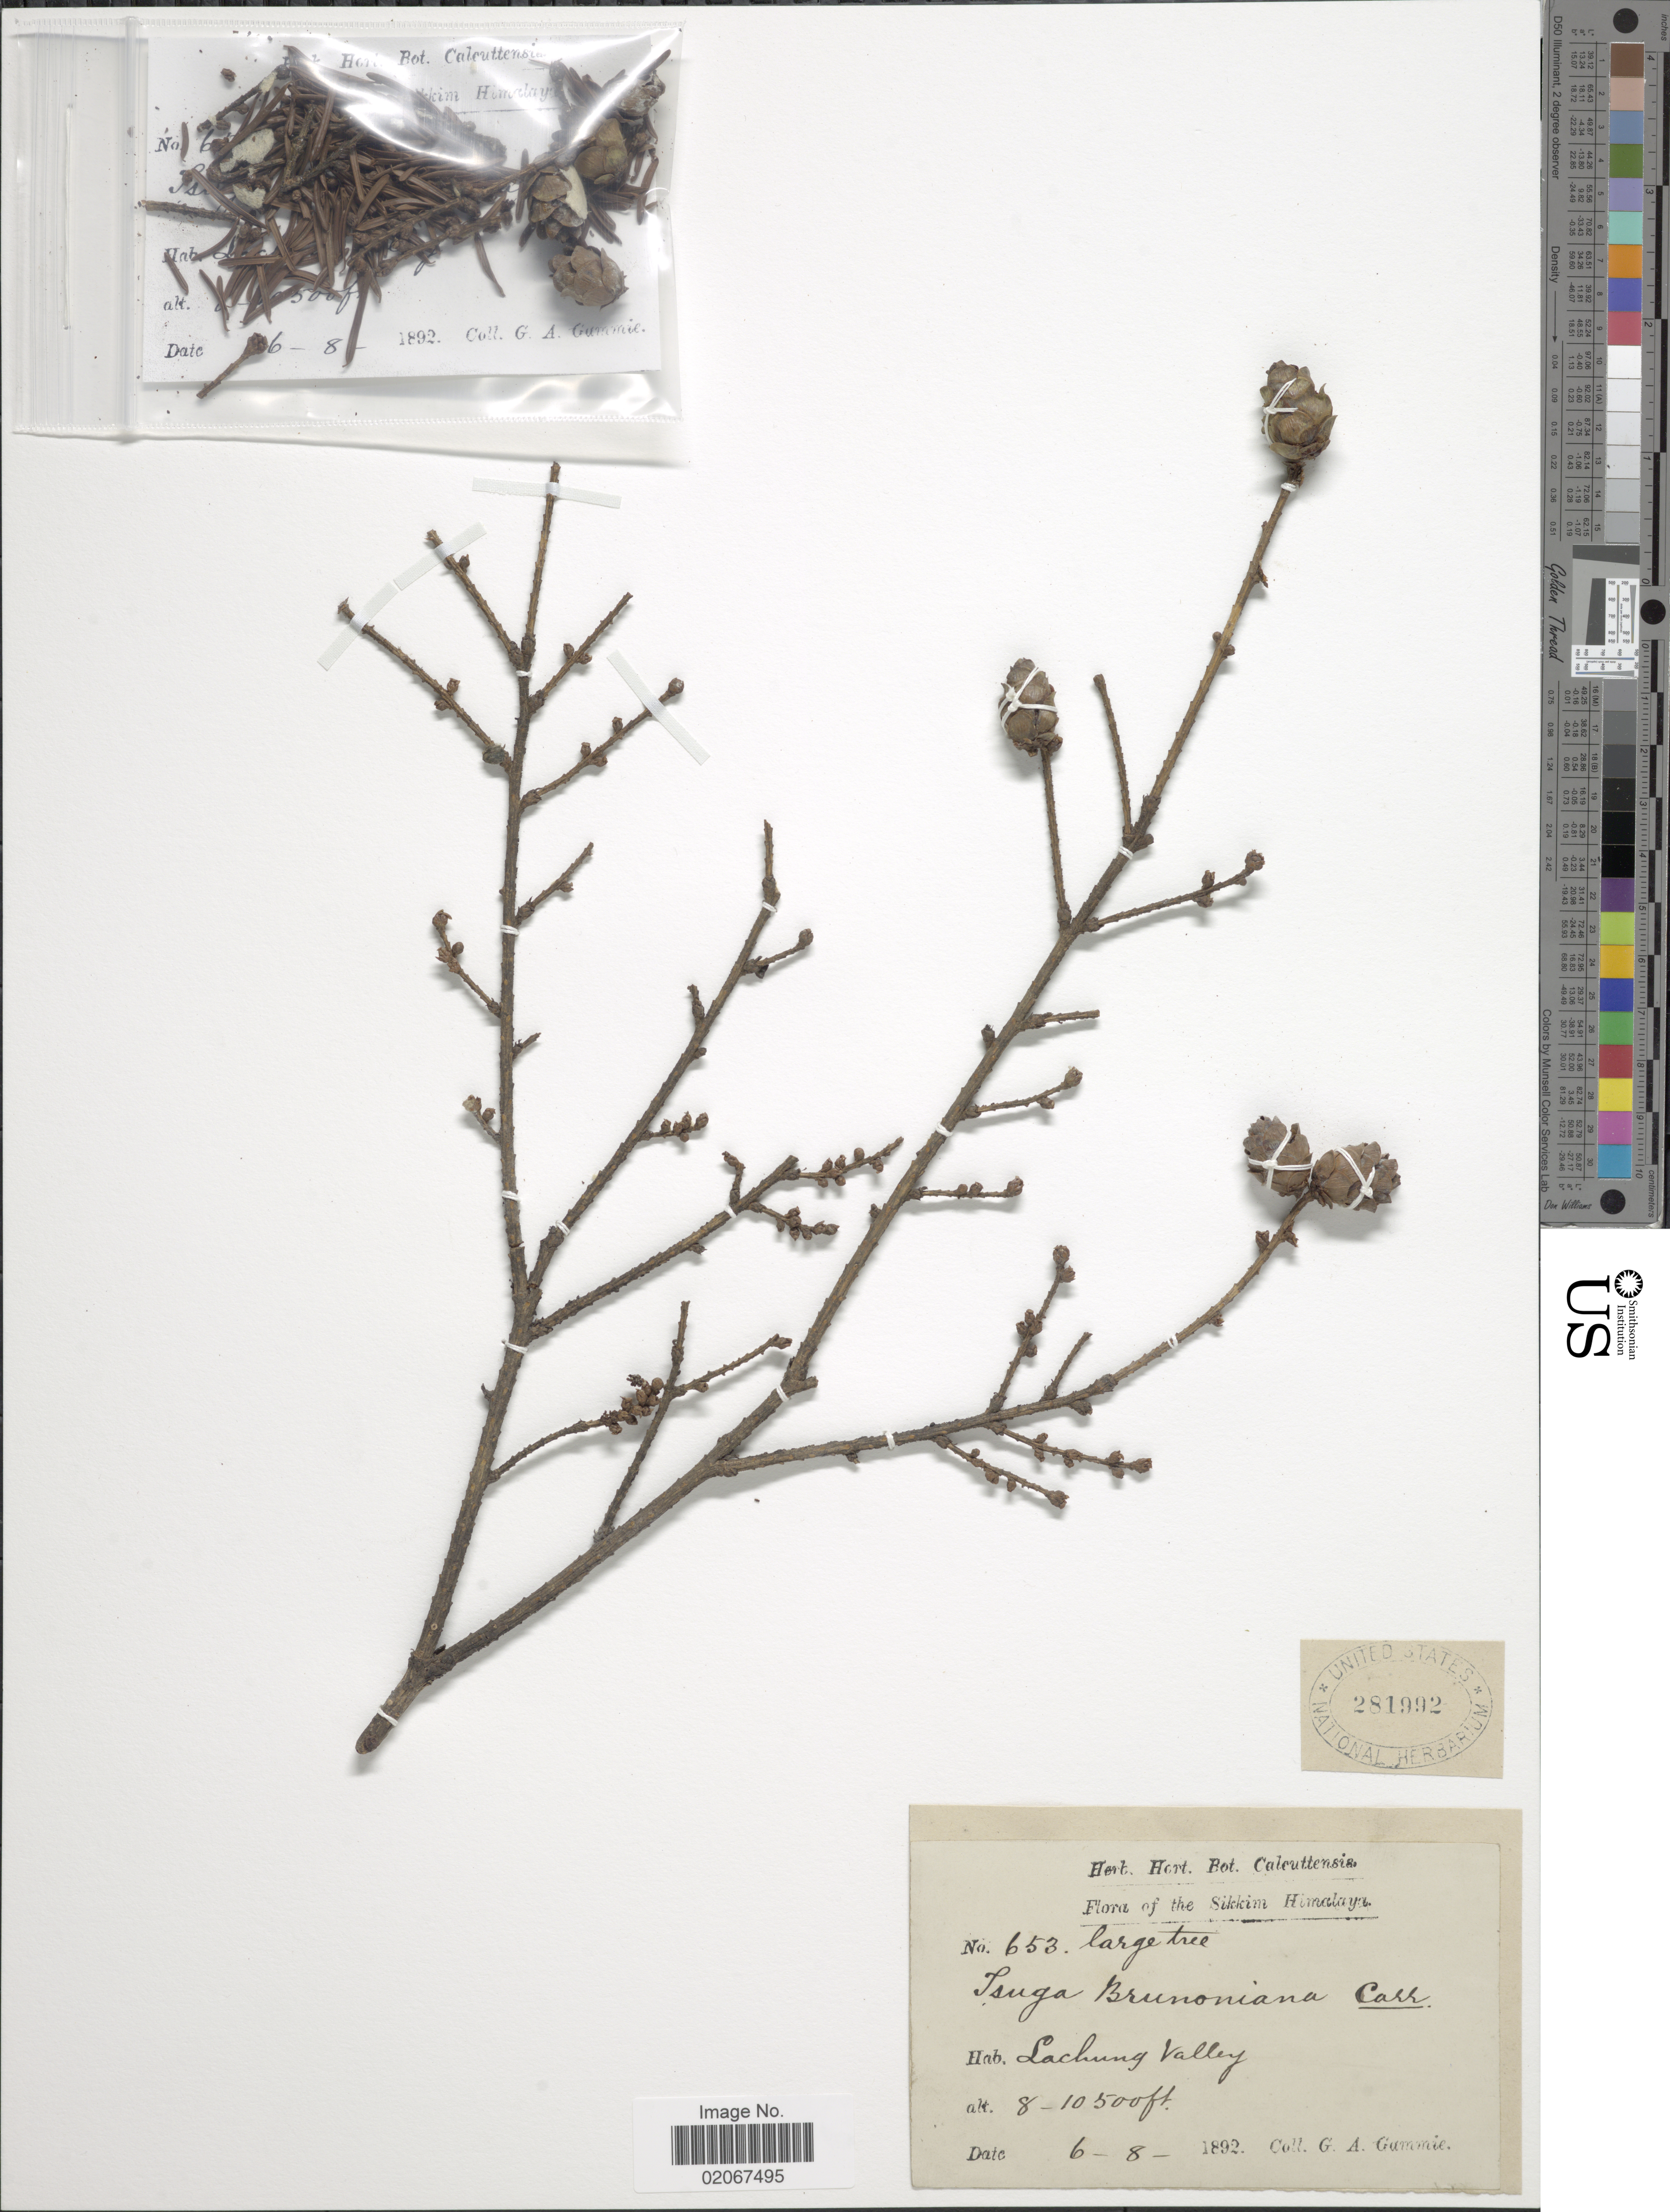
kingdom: Plantae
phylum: Tracheophyta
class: Pinopsida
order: Pinales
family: Pinaceae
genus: Tsuga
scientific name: Tsuga brunoniana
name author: (Wall.) Carrière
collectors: G. Gummie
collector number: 653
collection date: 1892-08-06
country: India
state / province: Sikkim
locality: Sikkim Himalaya, Lachung Valley.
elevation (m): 2438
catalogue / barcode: US 281992